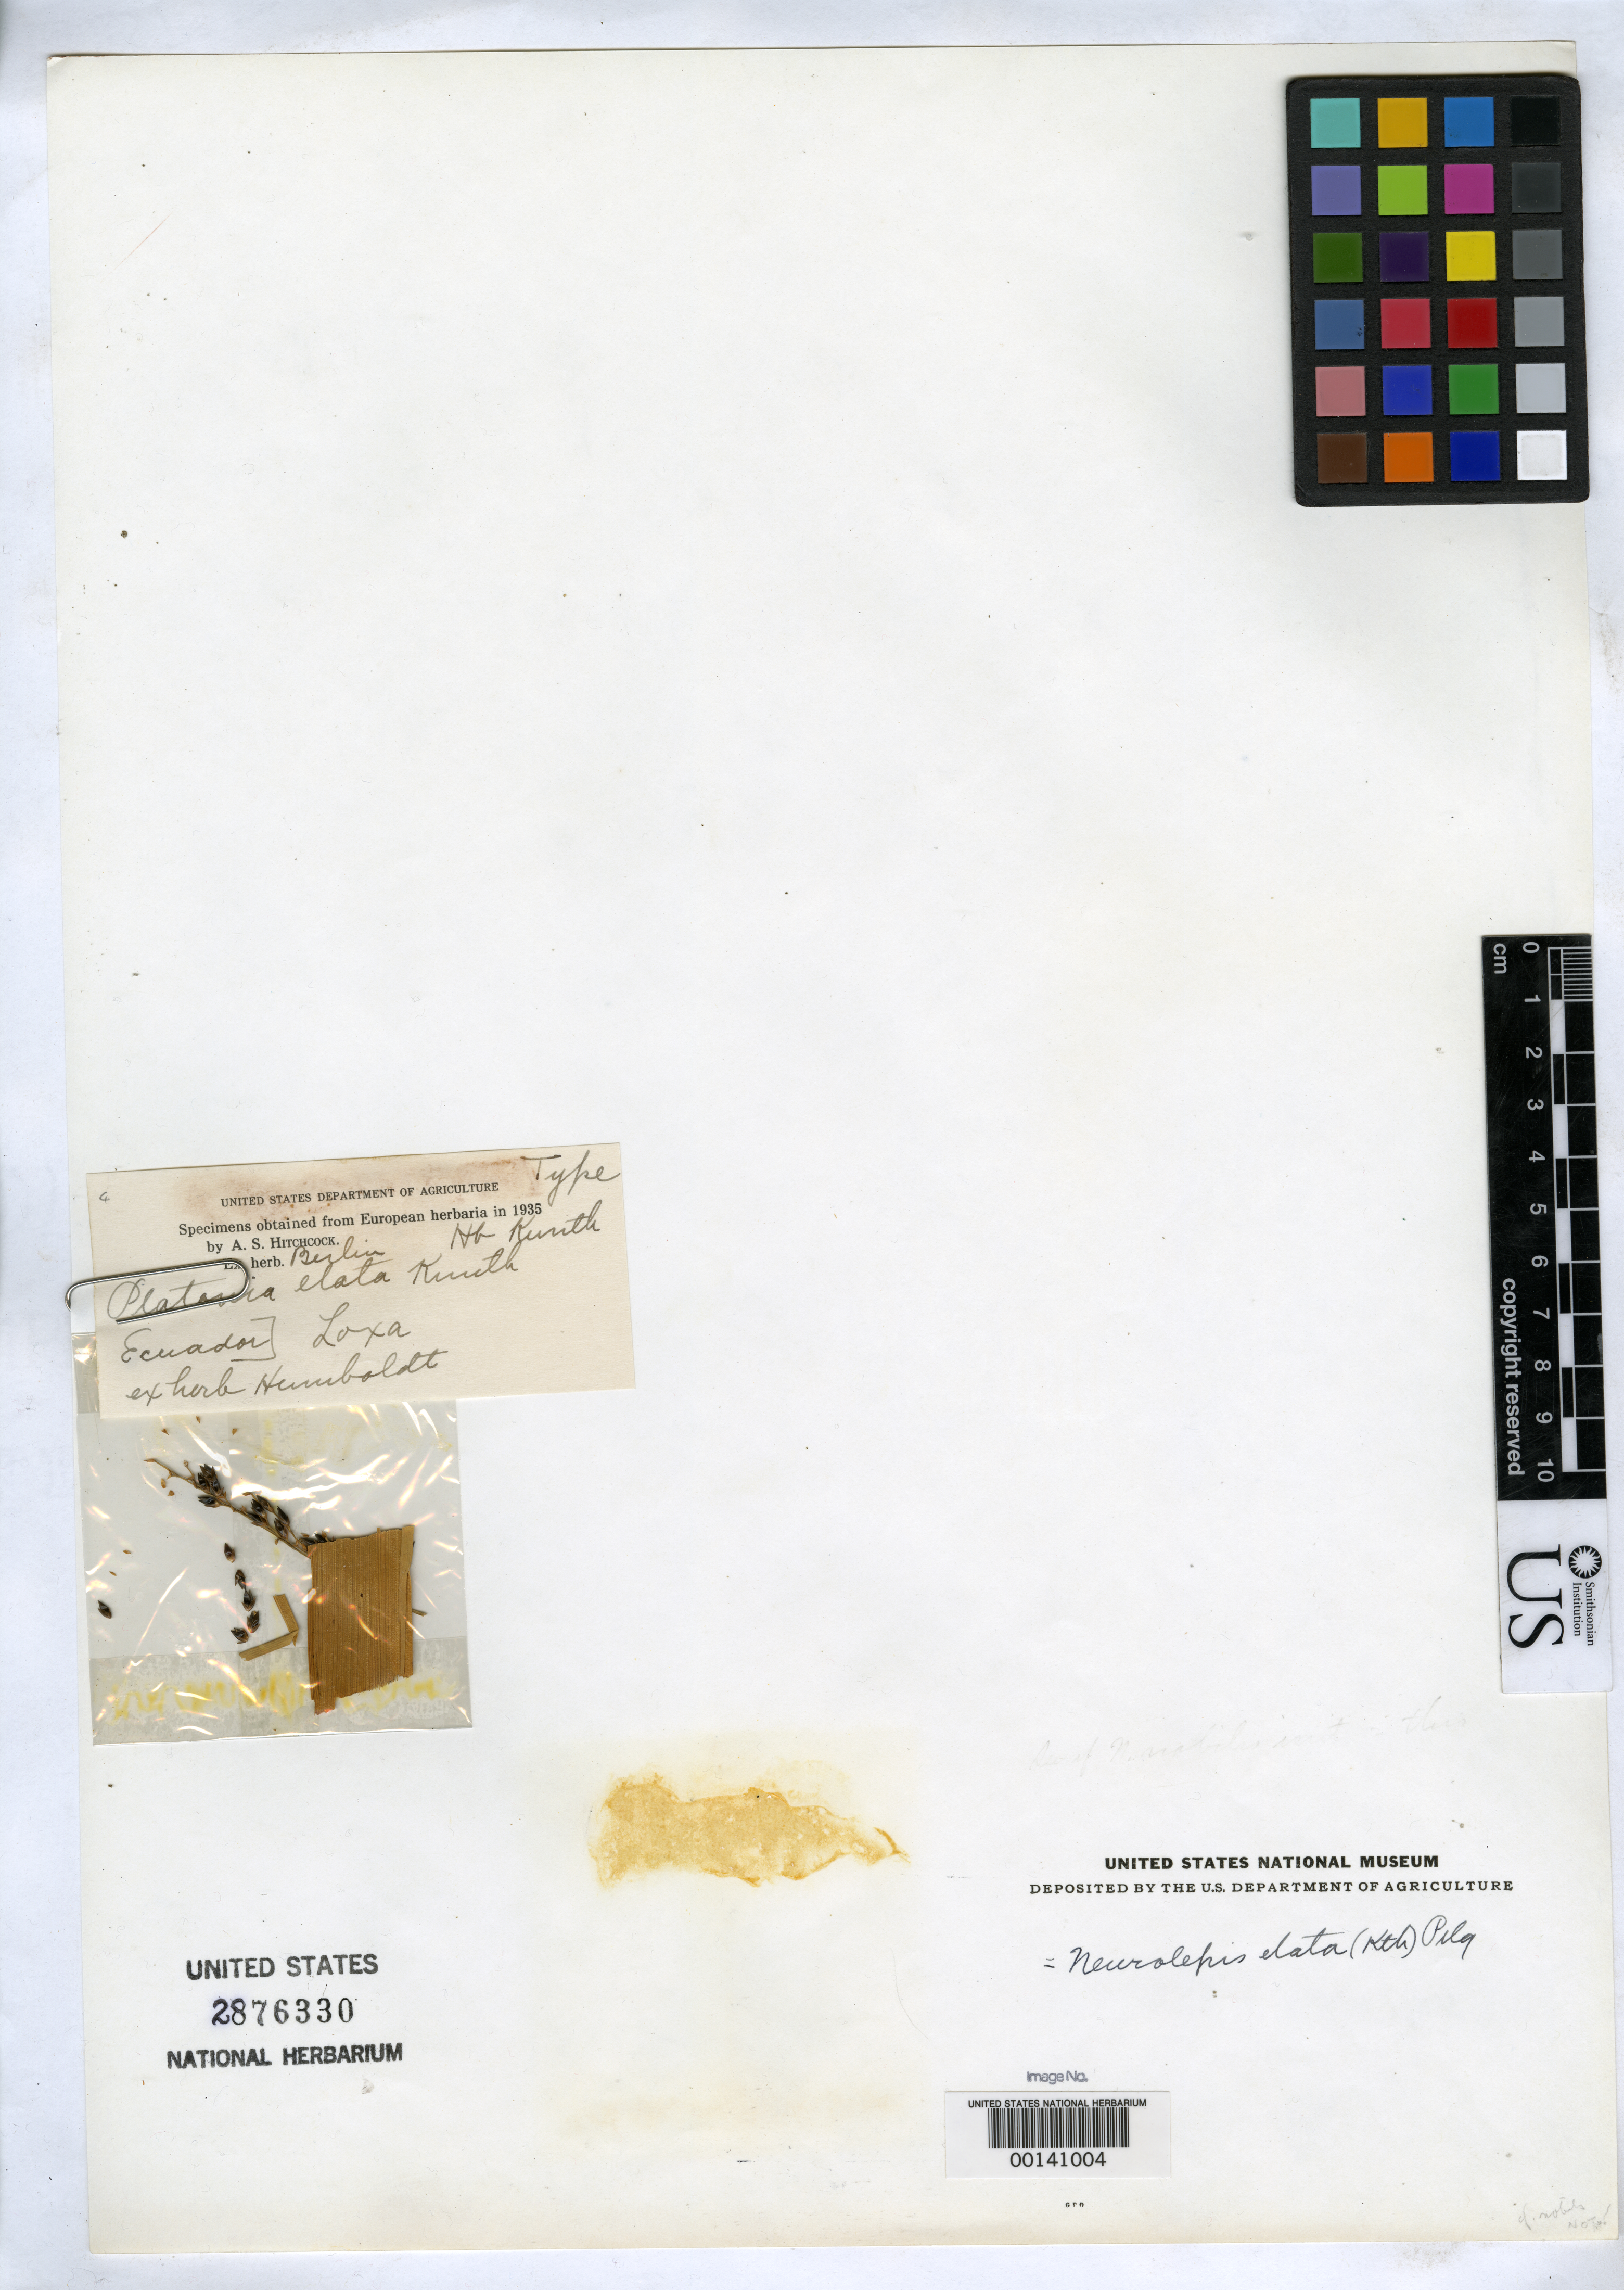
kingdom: Plantae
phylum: Tracheophyta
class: Liliopsida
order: Poales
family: Poaceae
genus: Planotia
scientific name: Planotia elata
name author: Kunth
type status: Type Material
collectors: ex herb. Humboldt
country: Ecuador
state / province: Loja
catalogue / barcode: US 2876330